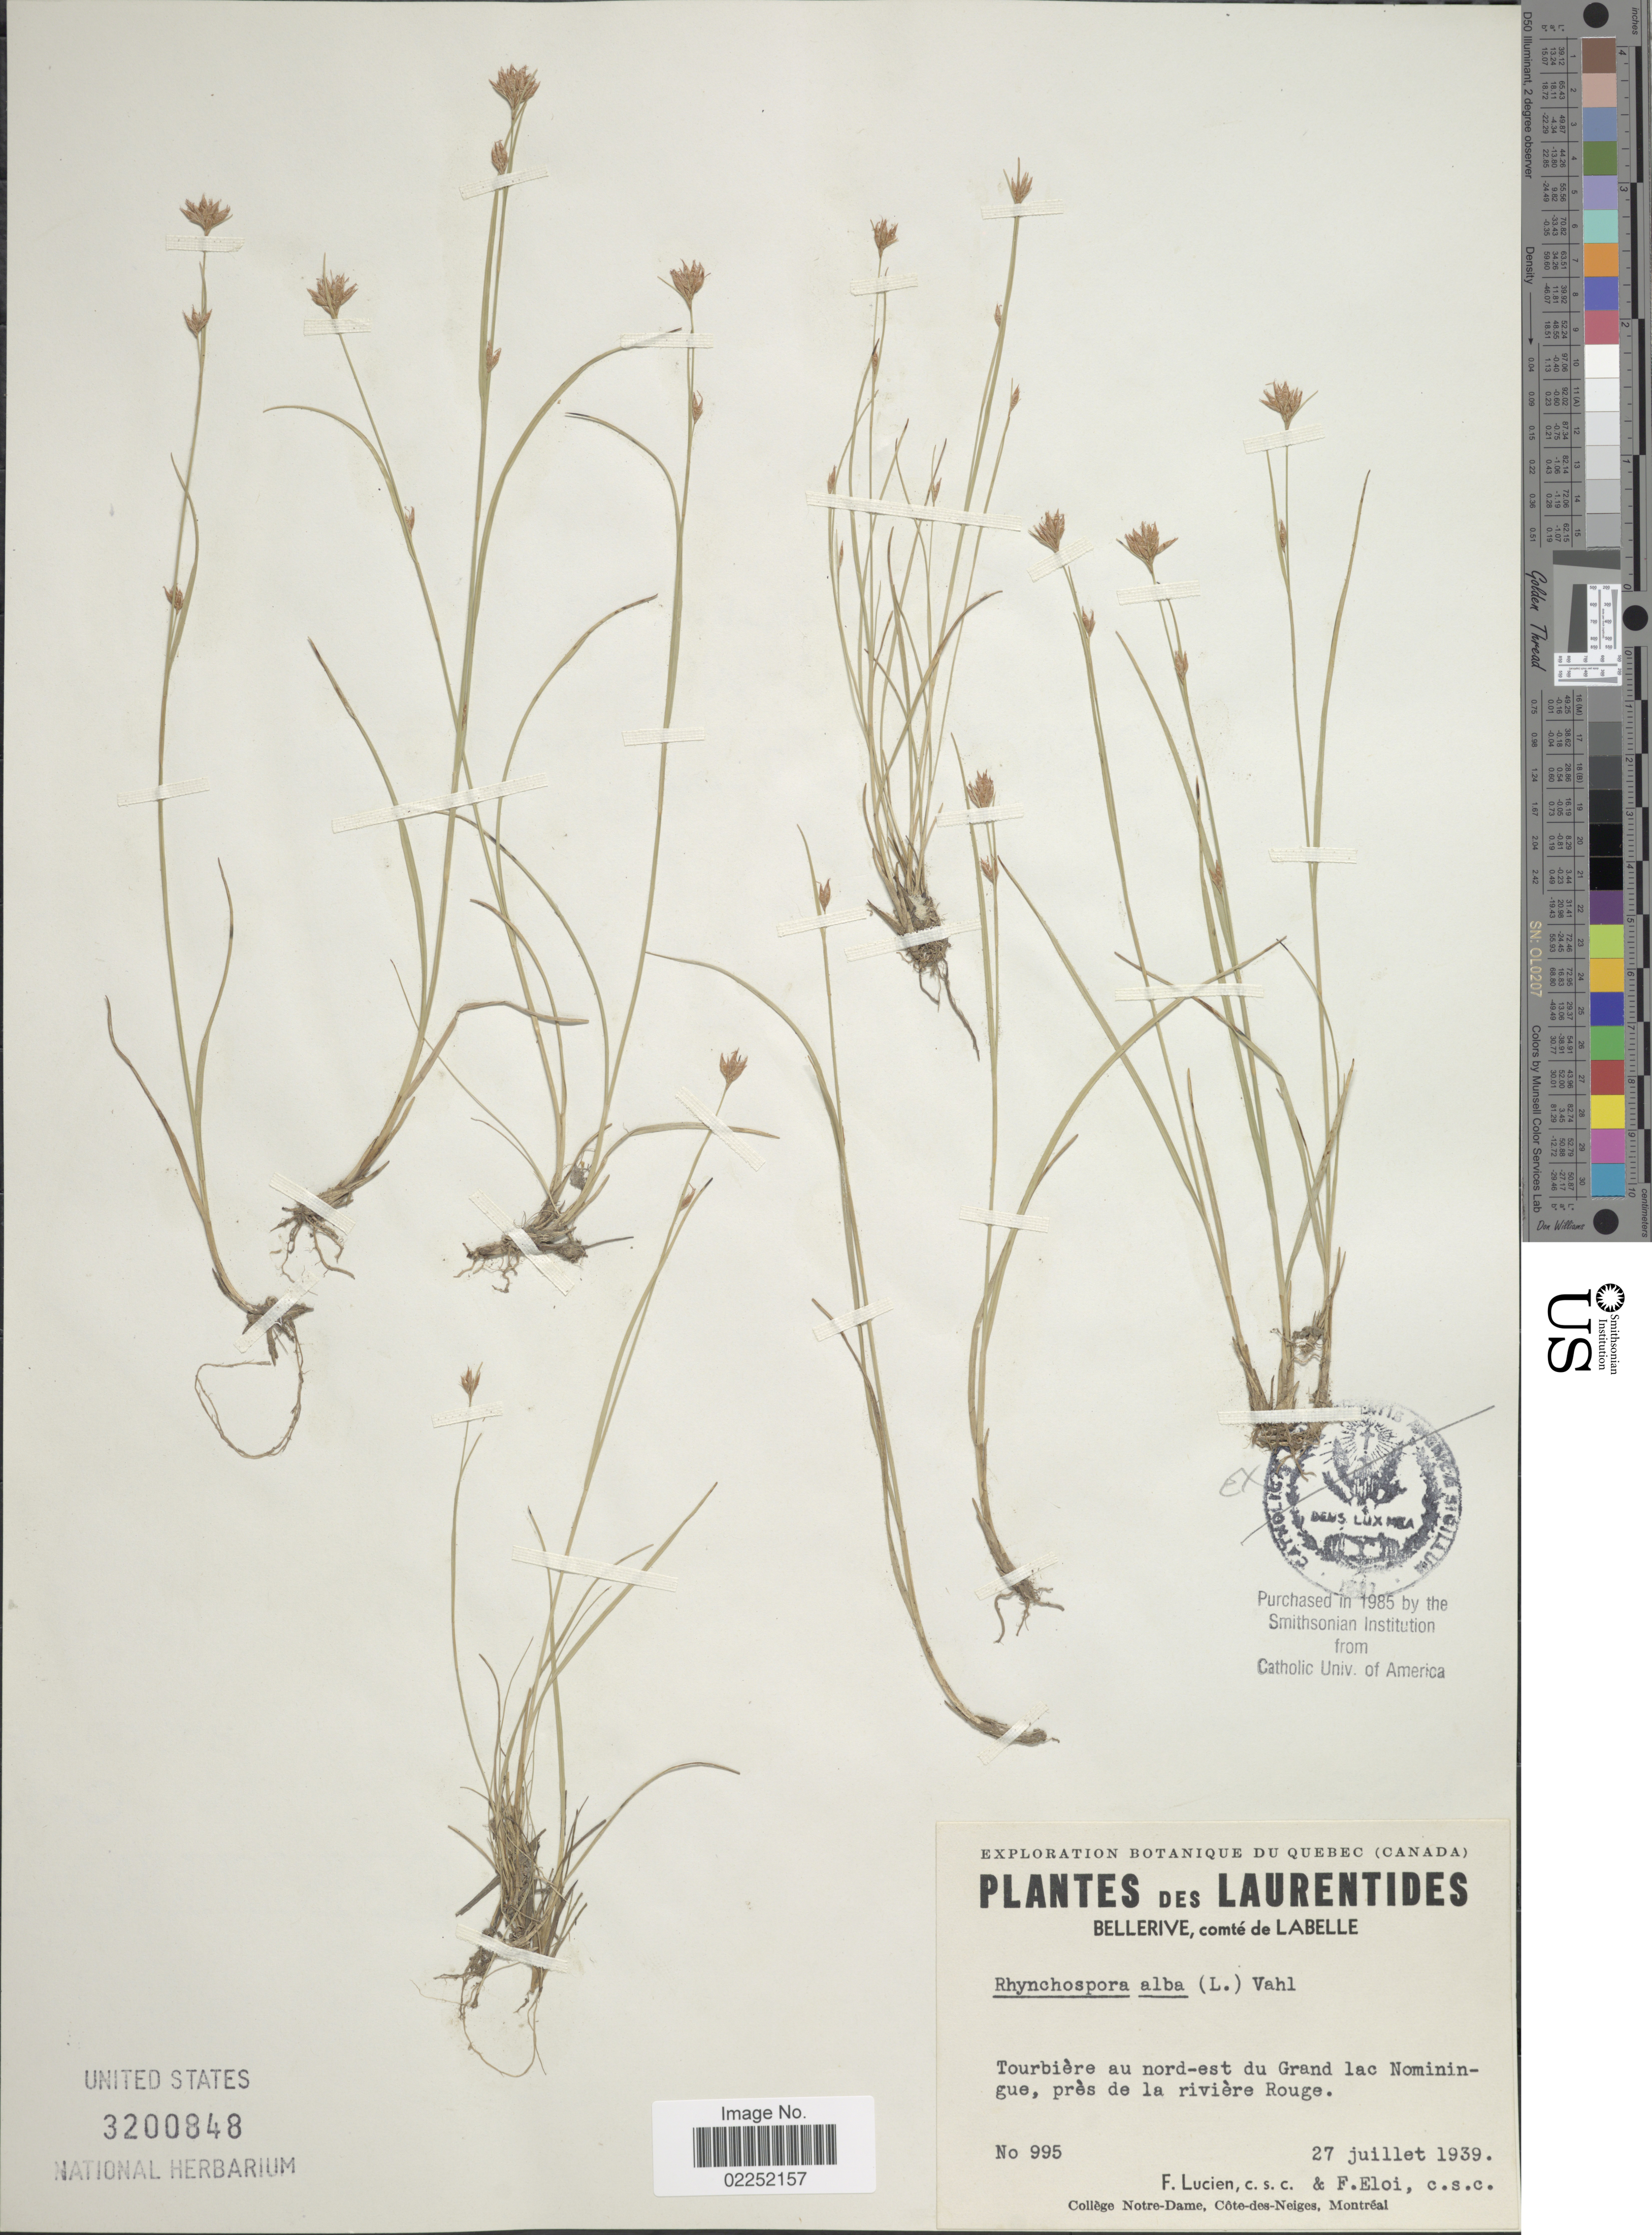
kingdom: Plantae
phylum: Tracheophyta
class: Liliopsida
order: Poales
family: Cyperaceae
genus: Rhynchospora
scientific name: Rhynchospora alba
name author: (L.) Vahl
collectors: F. Lucien & F. Eloi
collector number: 995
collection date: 1939-07-27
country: Canada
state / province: Quebec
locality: Des Laurentides, Bellerive, comté de Labelle, Tourbière au nord-est du Grand lac Nominingue, près de la rivière Rouge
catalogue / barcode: US 3200848